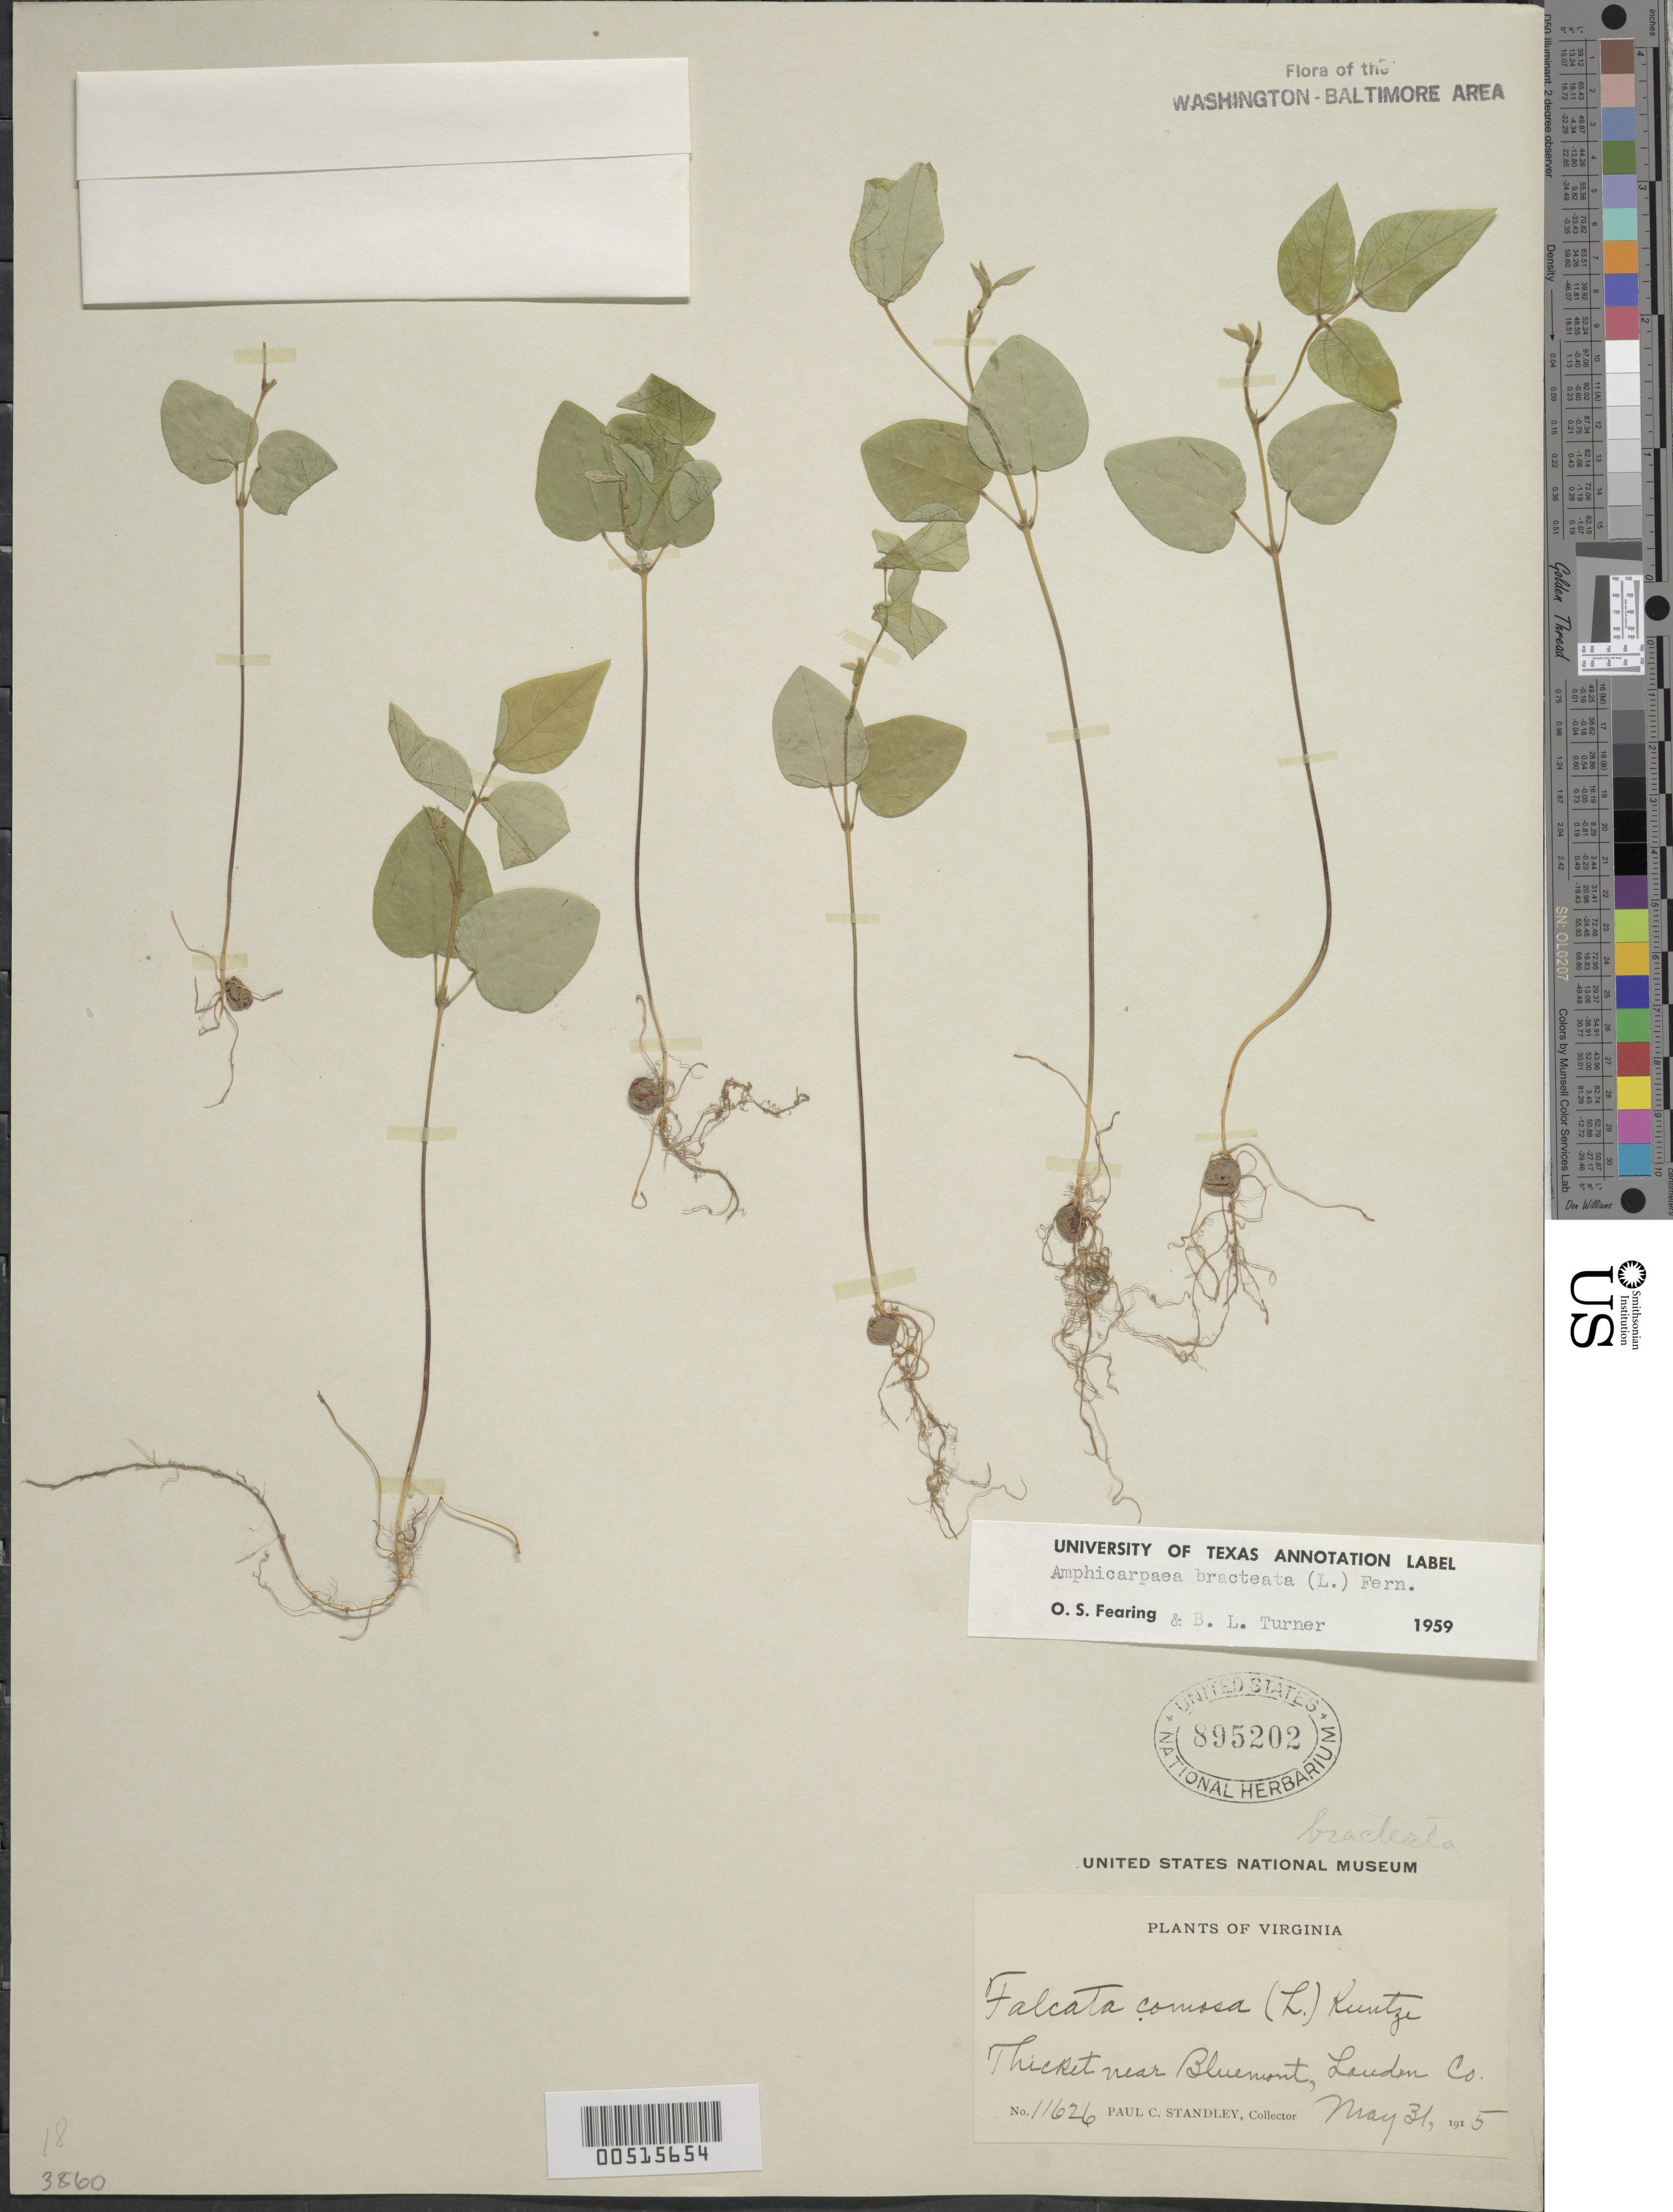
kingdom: Plantae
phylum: Tracheophyta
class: Magnoliopsida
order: Fabales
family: Fabaceae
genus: Amphicarpaea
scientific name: Amphicarpaea bracteata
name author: (L.) Fernald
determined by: Fearing, O. S.; Turner, B. L.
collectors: P. C. Standley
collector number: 11626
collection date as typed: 31 May 1915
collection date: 1915-05-31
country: United States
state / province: Virginia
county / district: Loudoun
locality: Bluemont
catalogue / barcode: US 895202